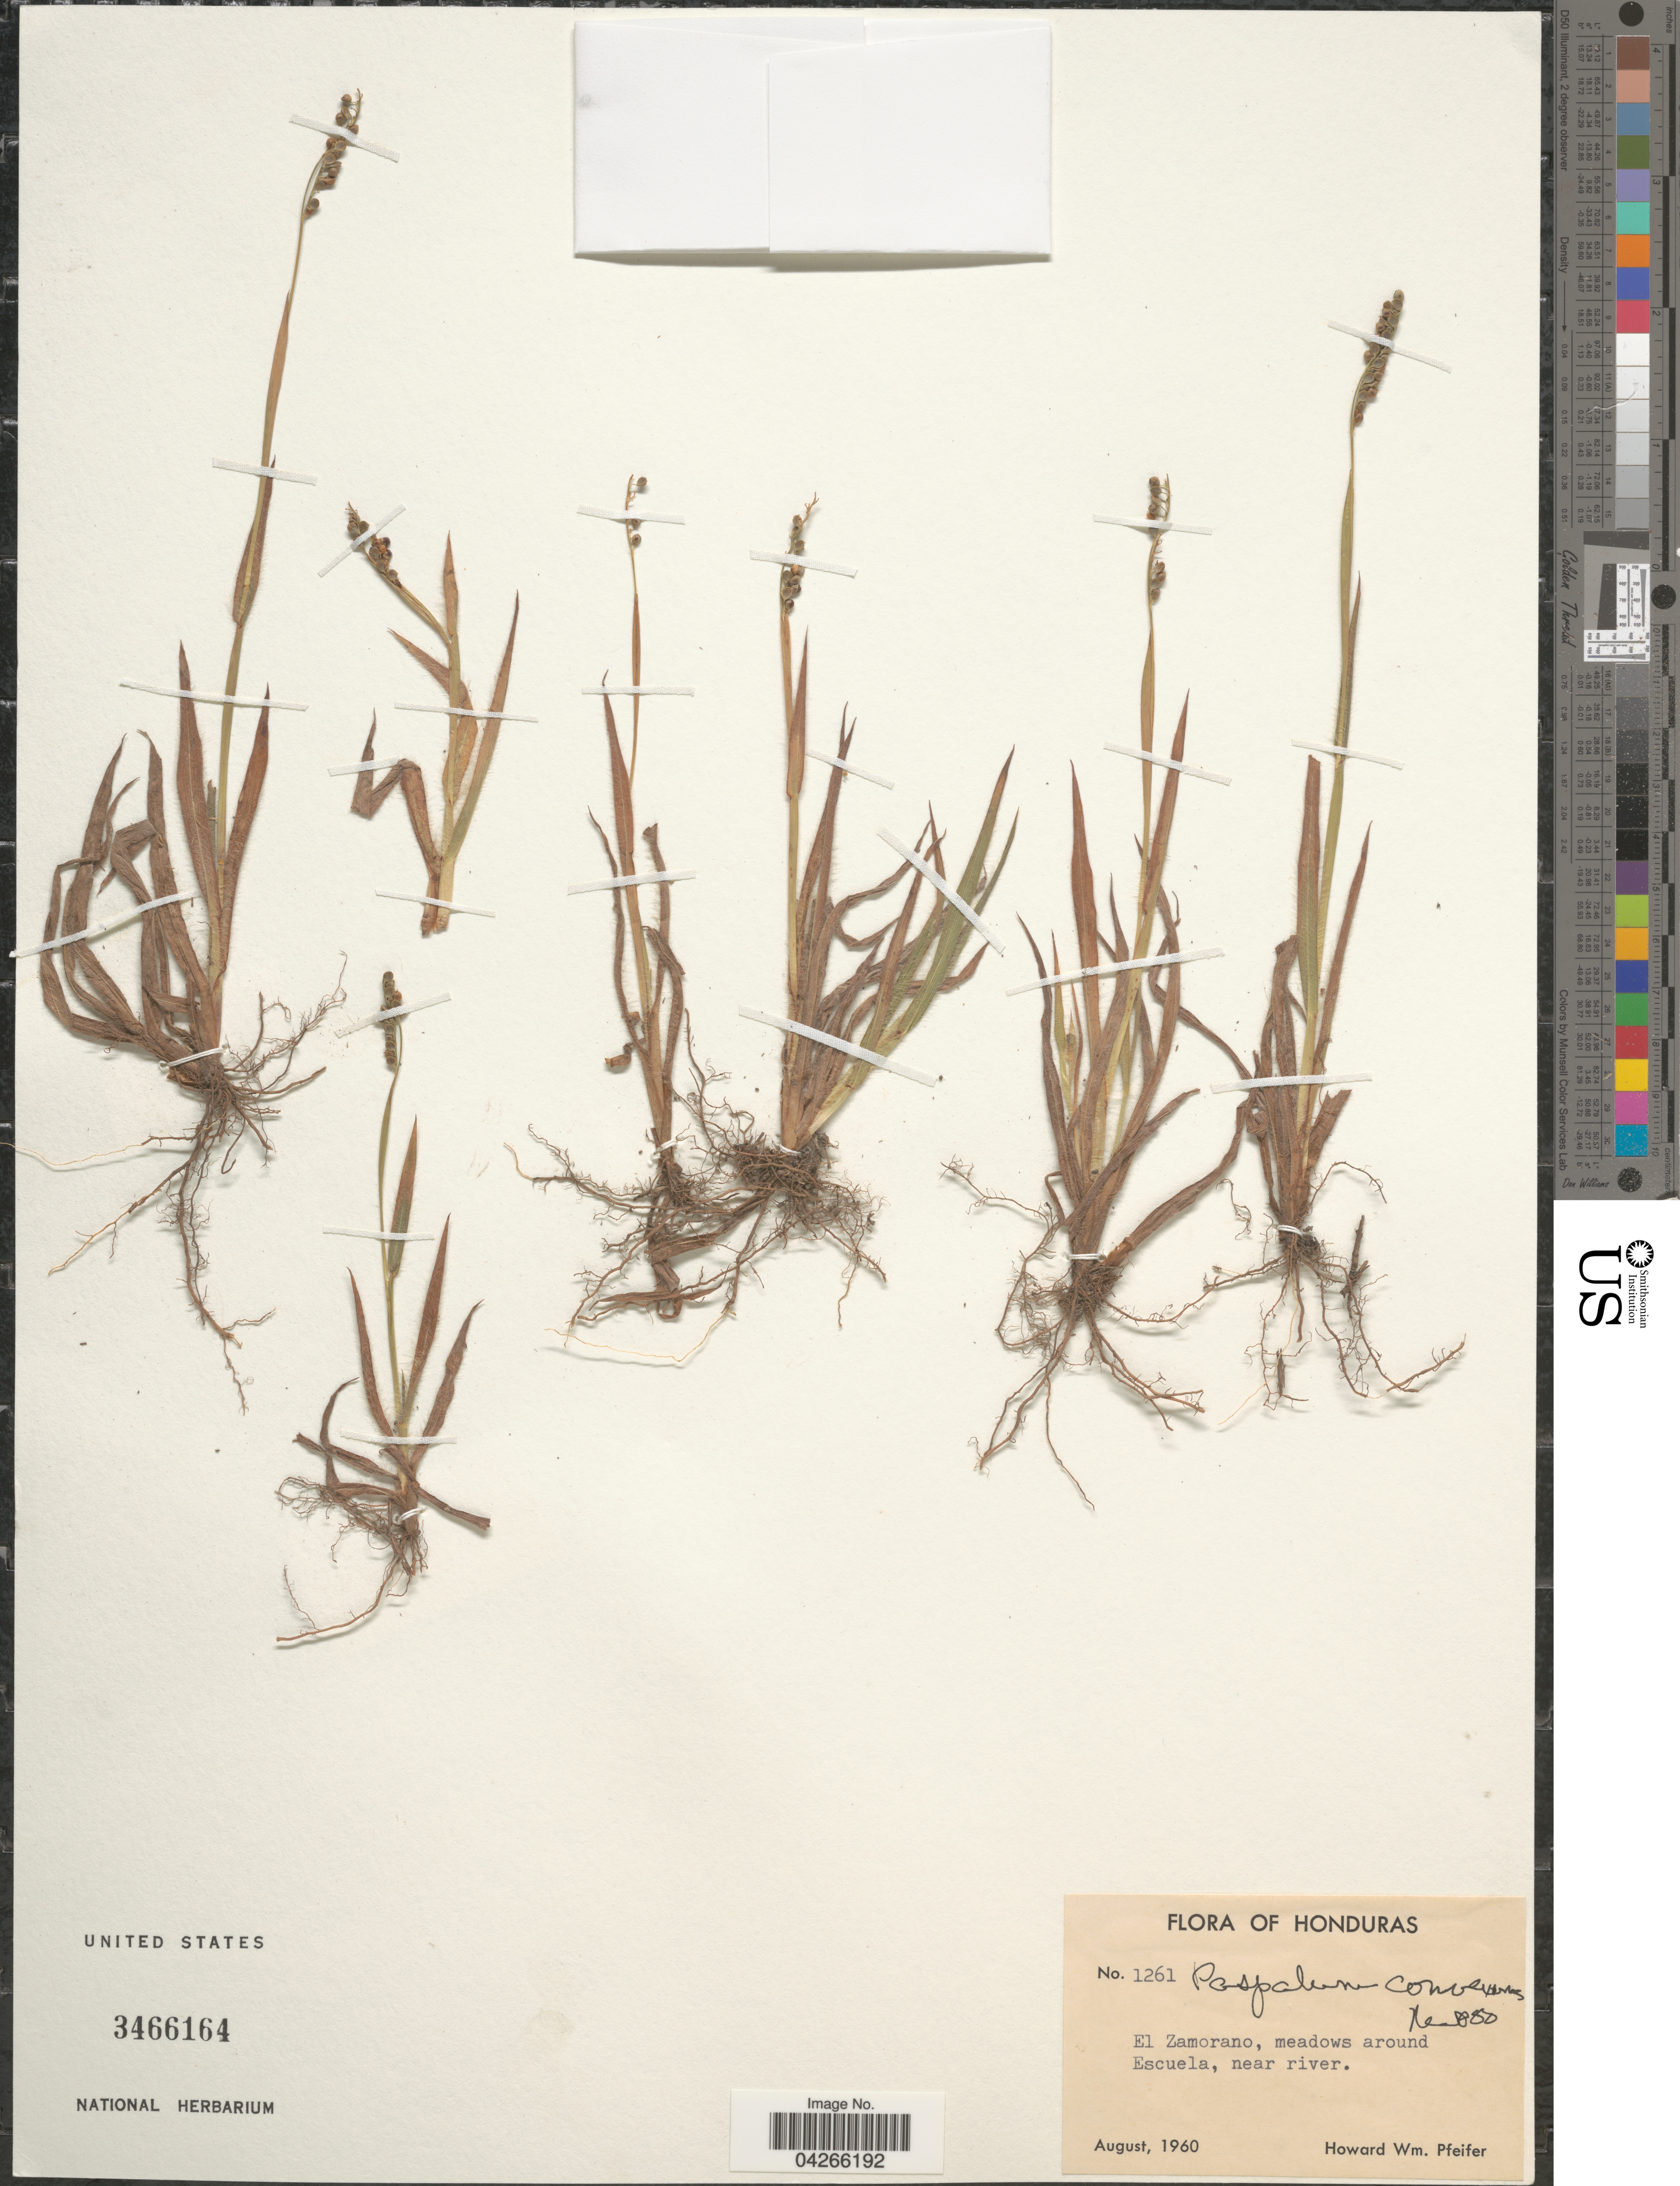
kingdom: Plantae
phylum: Tracheophyta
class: Liliopsida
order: Poales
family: Poaceae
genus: Paspalum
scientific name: Paspalum convexum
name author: Humb. & Bonpl. ex Flüggé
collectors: H. W. Pfeifer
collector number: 1261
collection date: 1960-08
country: Honduras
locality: El Zamorano, meadows around Escuela, near river.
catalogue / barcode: US 3466164